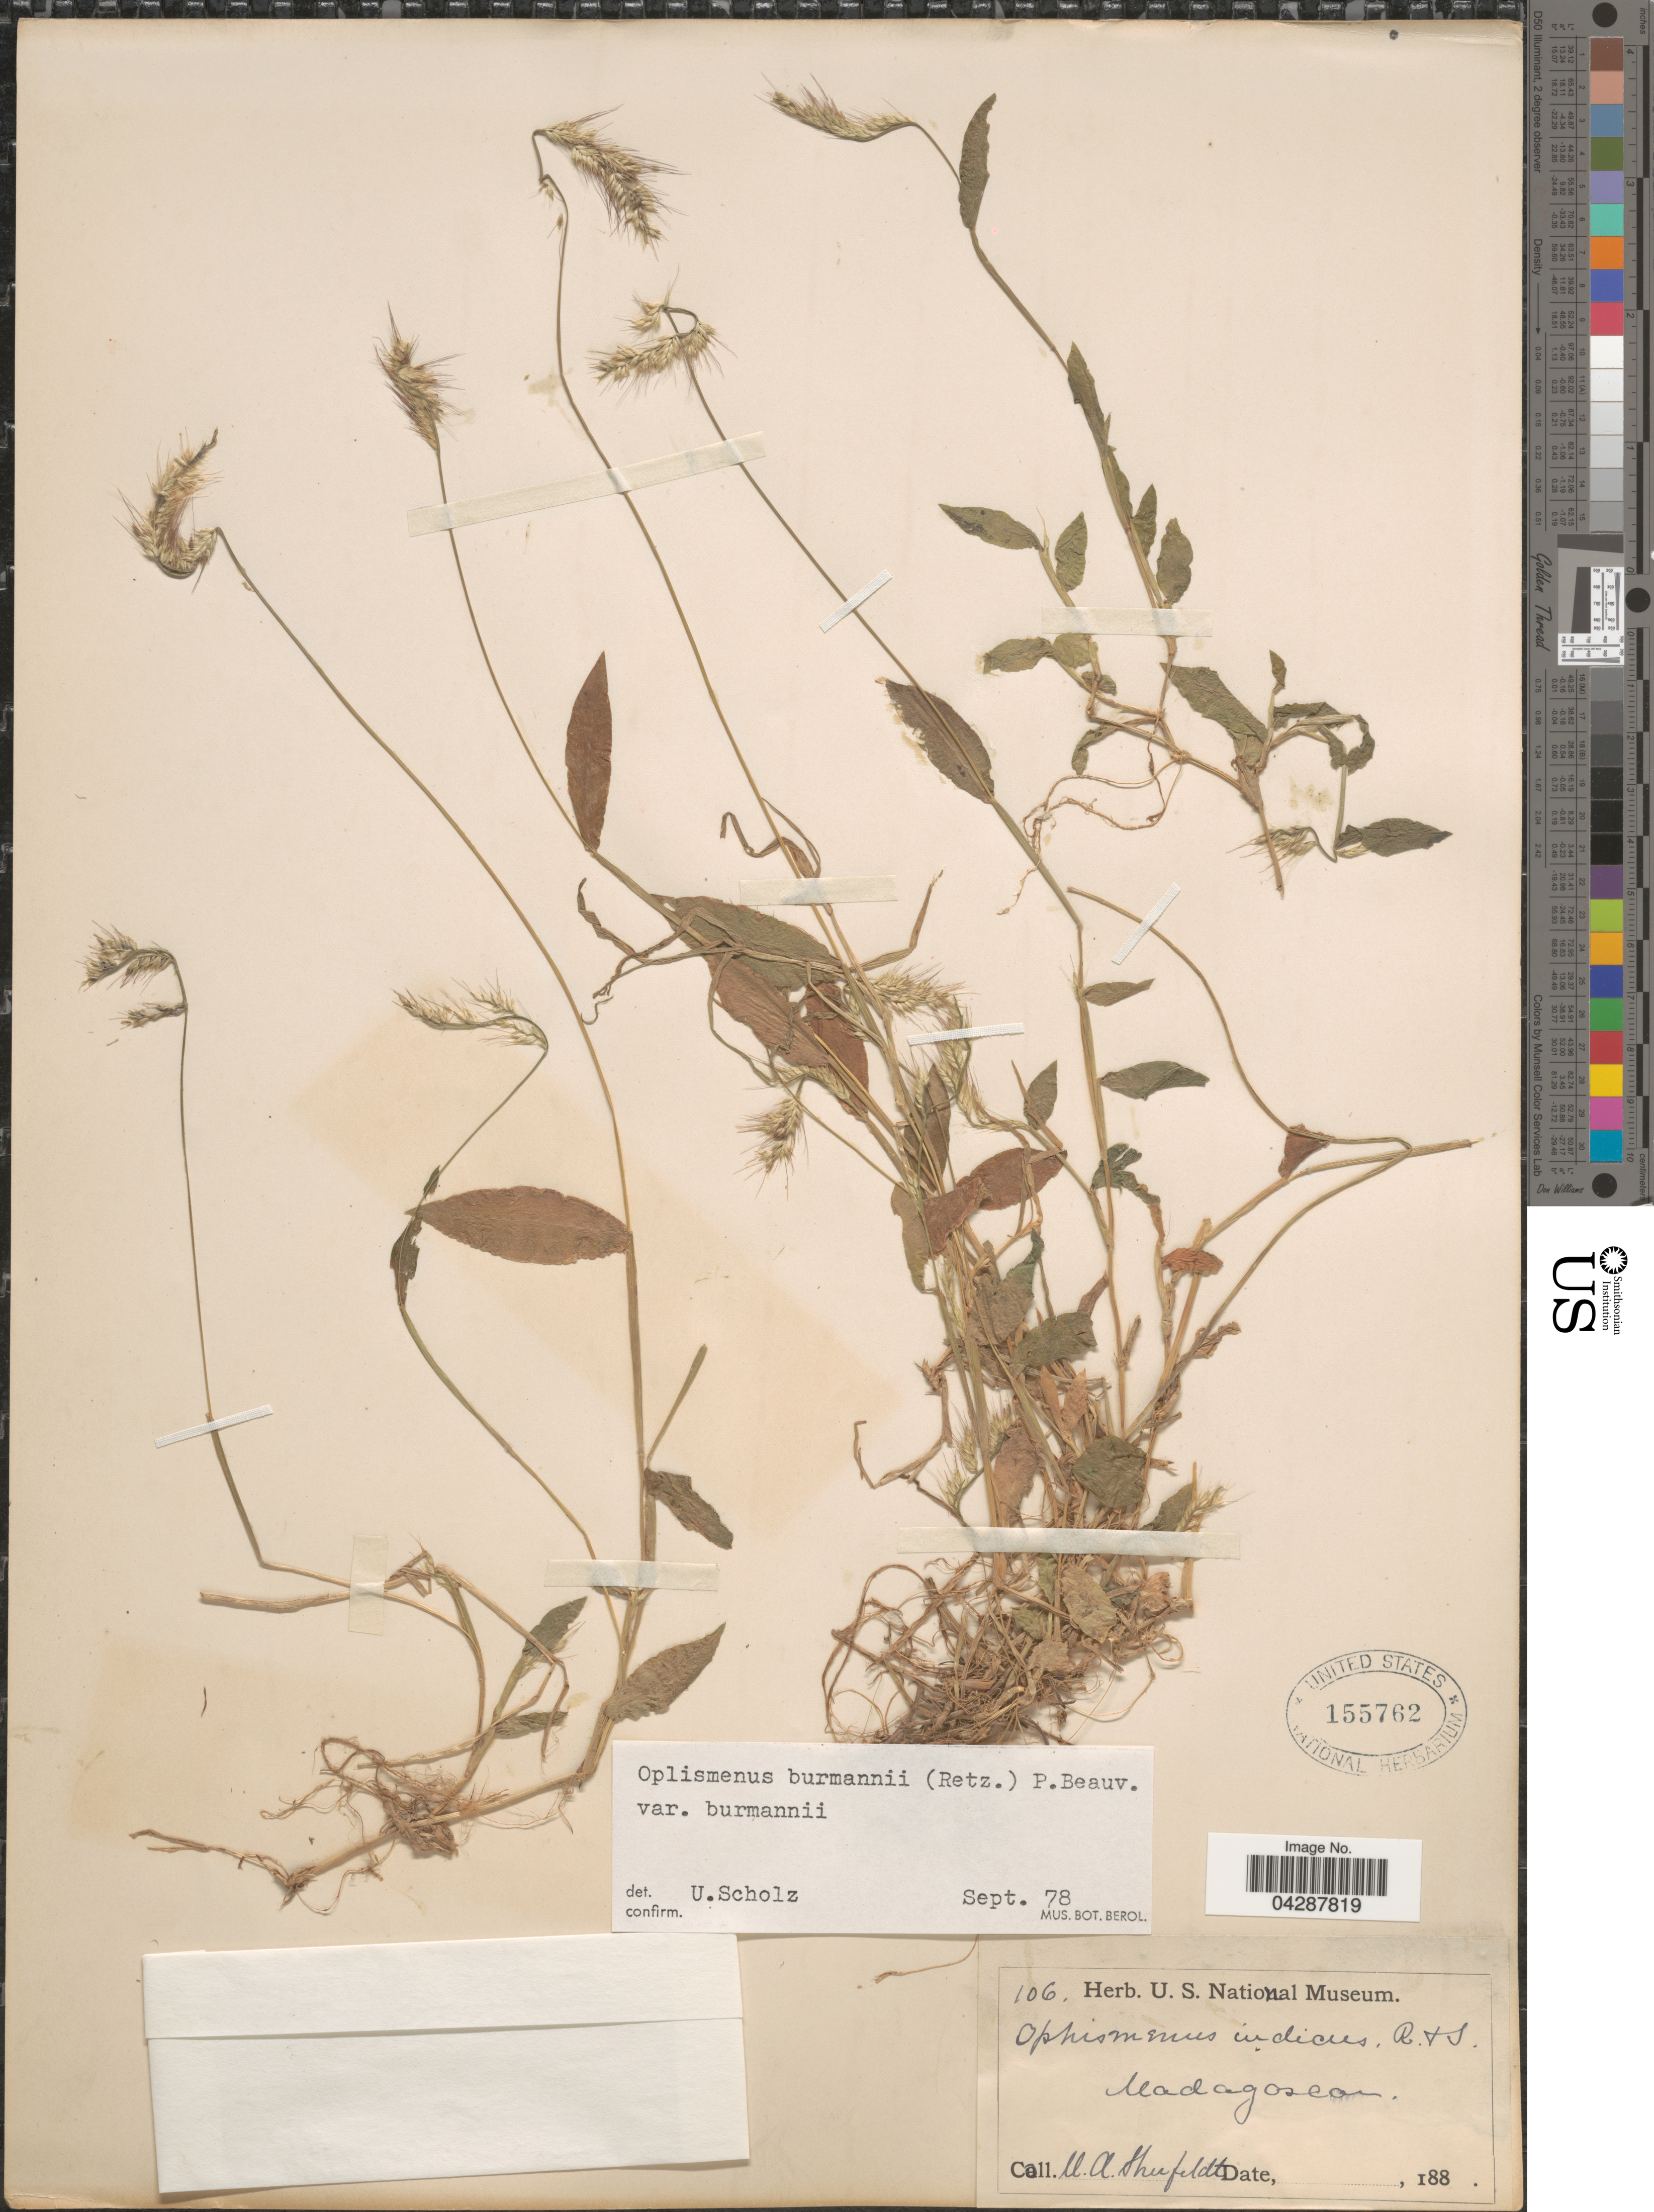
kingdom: Plantae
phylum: Tracheophyta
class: Liliopsida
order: Poales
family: Poaceae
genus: Oplismenus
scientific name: Oplismenus burmannii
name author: (Retz.) P. Beauv.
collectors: M. Shufeldt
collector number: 106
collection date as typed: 188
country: Madagascar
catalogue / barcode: US 155762